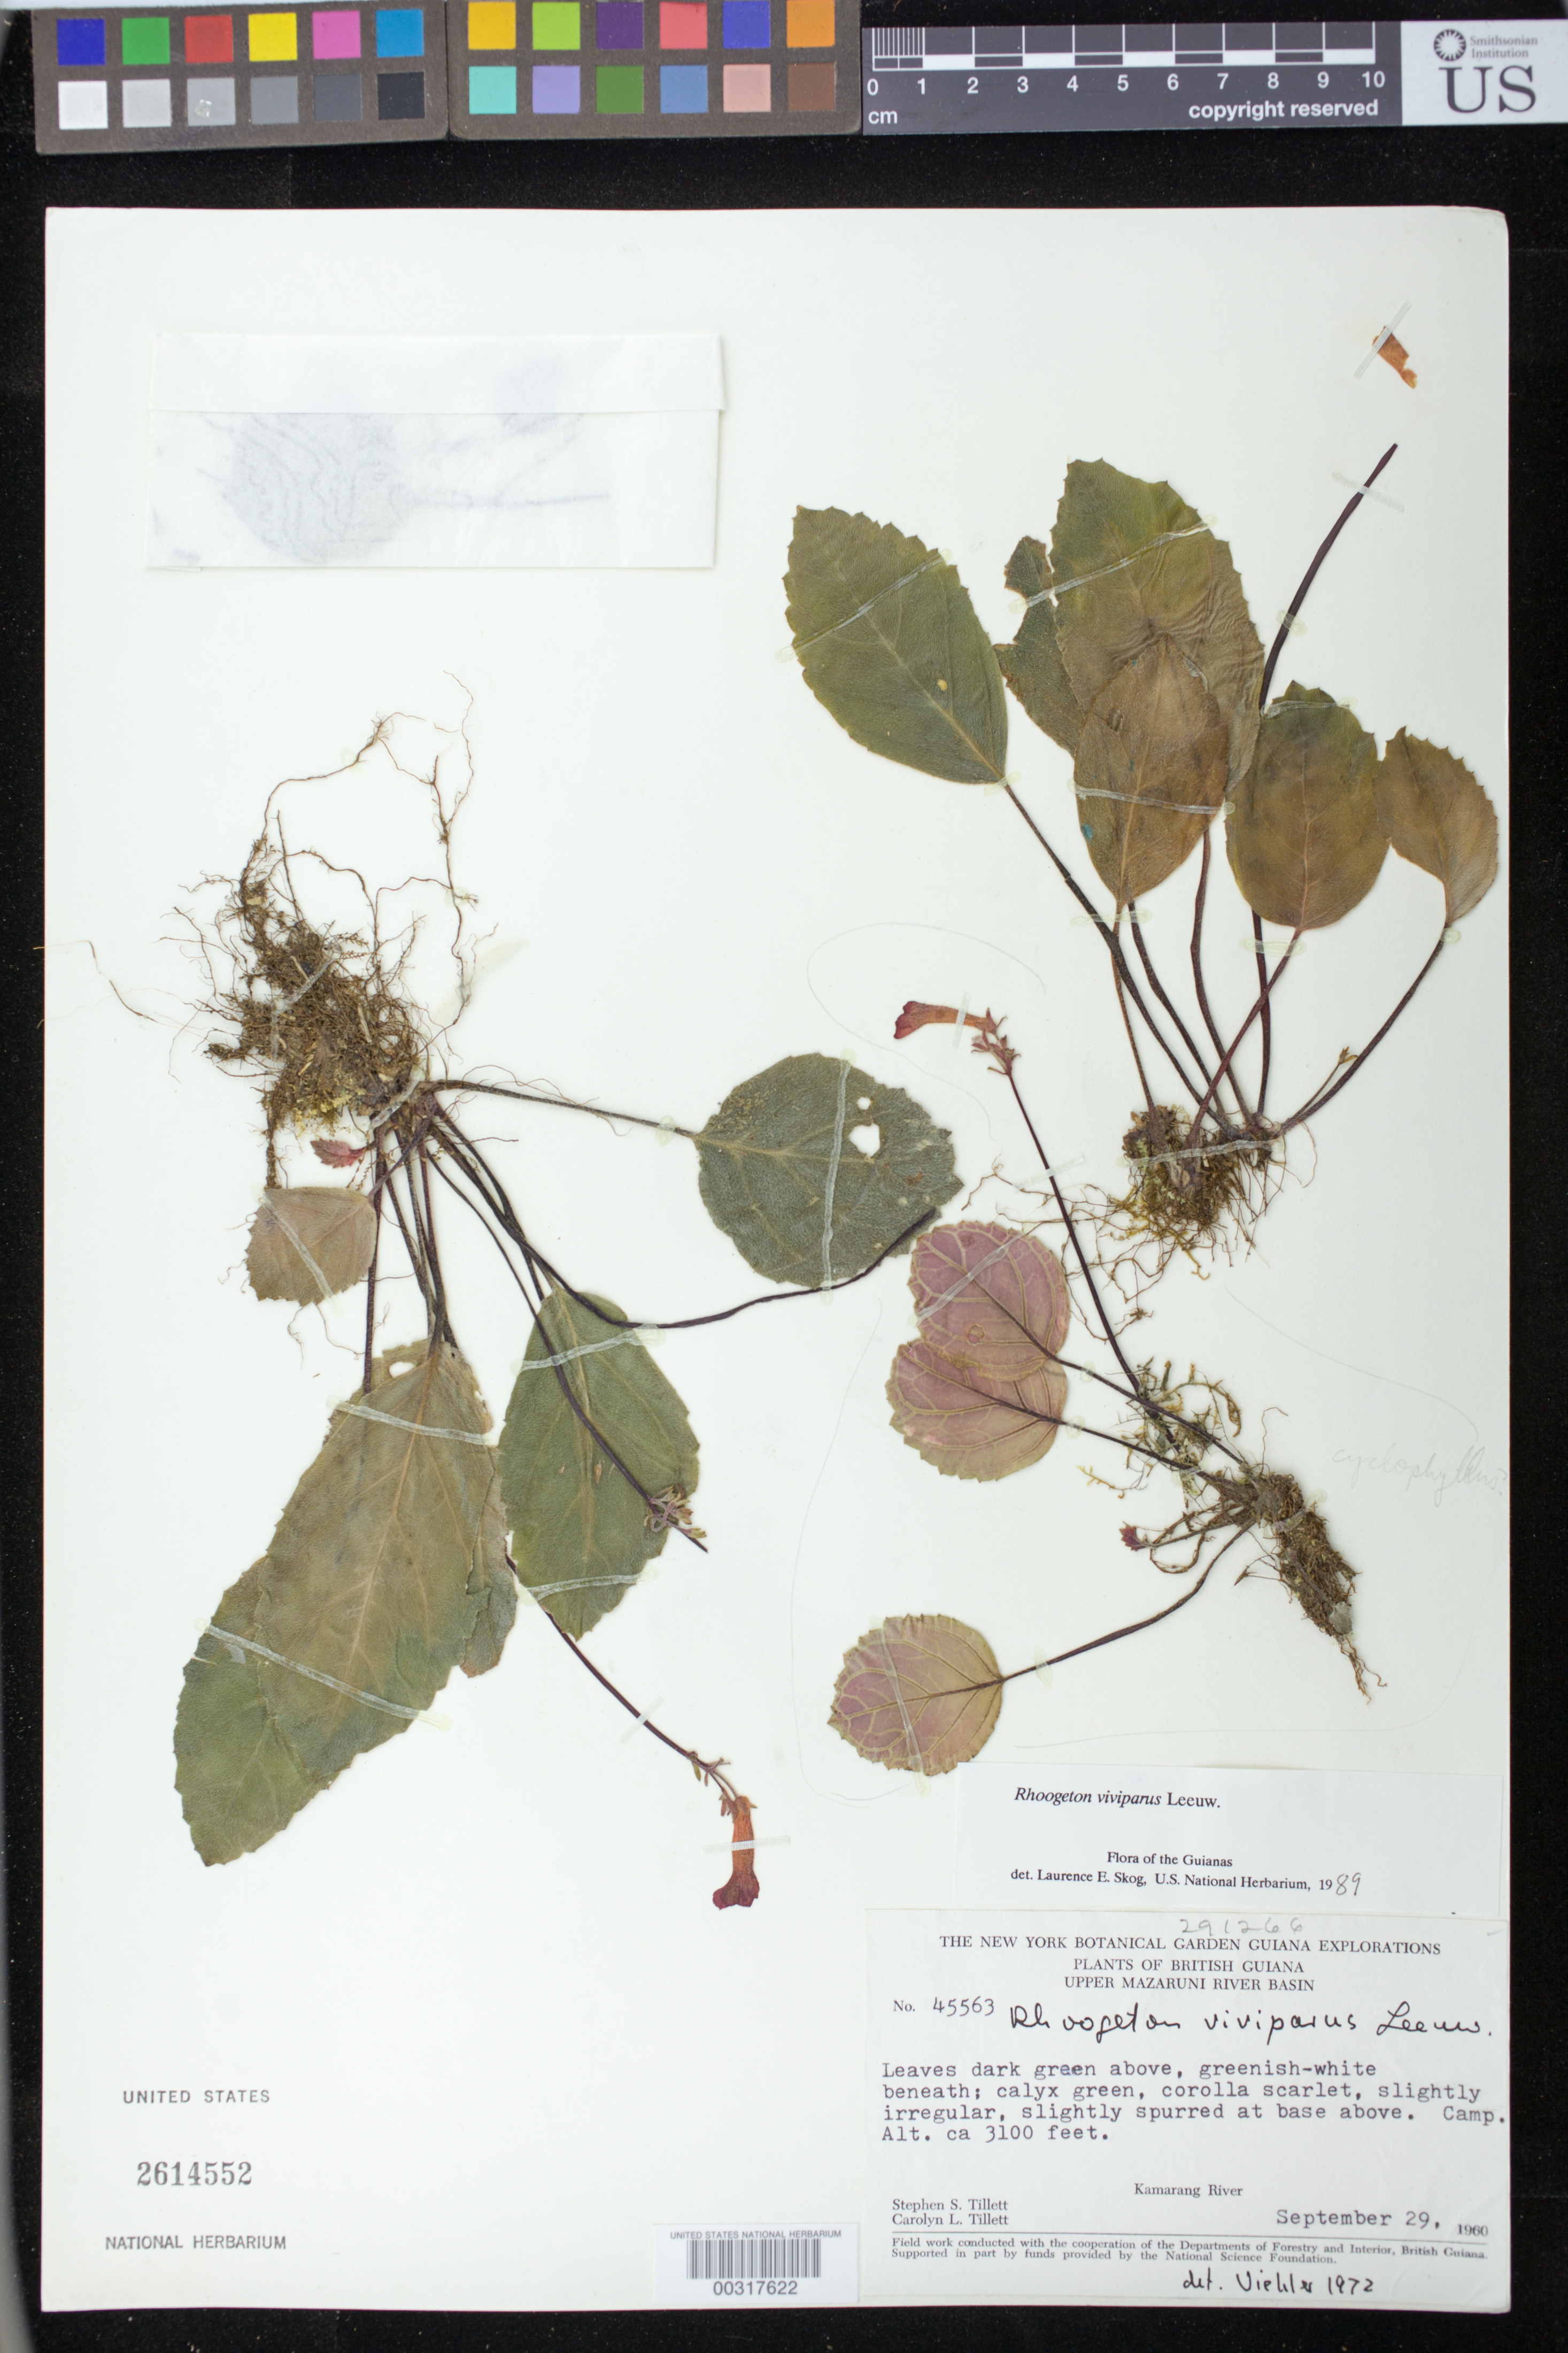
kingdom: Plantae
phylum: Tracheophyta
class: Magnoliopsida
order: Lamiales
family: Gesneriaceae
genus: Rhoogeton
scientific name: Rhoogeton viviparus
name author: Leeuwenb.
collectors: S. S. Tillett & C. L. Tillett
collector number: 45563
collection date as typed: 29 Sep 1960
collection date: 1960-09-29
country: Guyana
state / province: Cuyuni-Mazaruni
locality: Upper Mazaruni River basin, Kamarang River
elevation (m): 945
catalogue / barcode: US 2614552